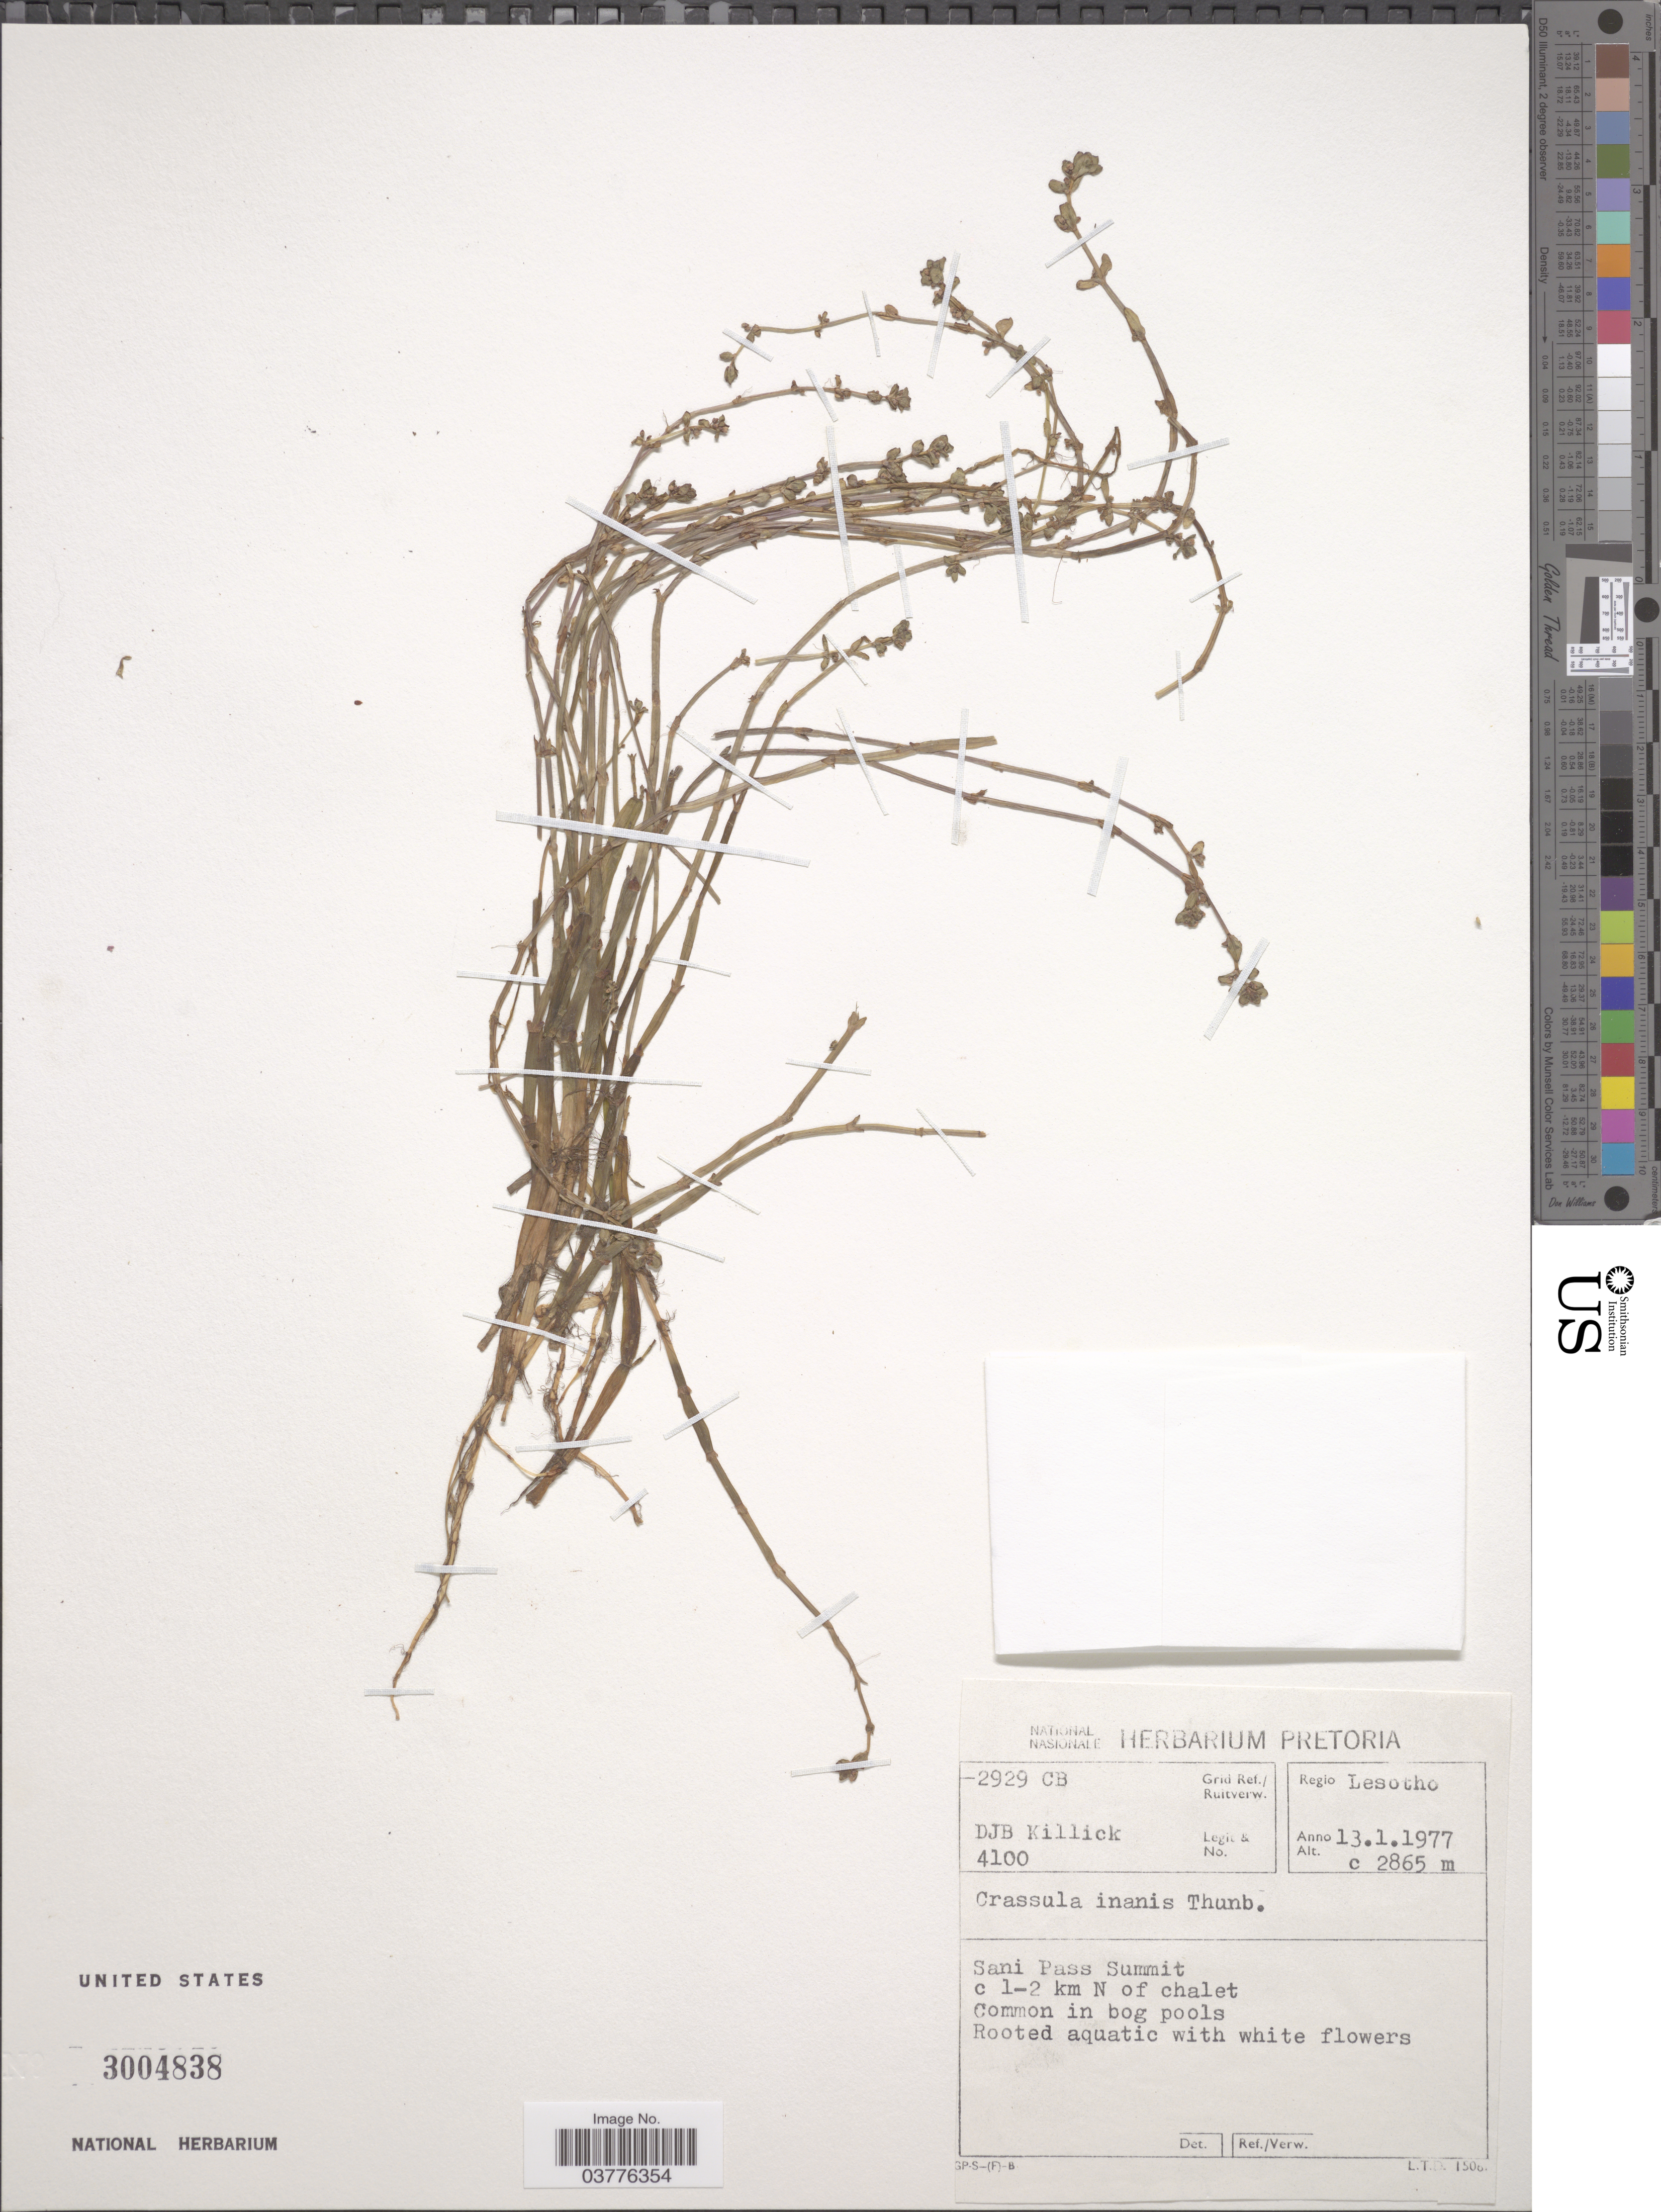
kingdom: Plantae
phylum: Tracheophyta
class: Magnoliopsida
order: Saxifragales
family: Crassulaceae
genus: Crassula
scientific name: Crassula inanis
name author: Thunb.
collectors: D. Killick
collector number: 4100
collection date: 1977-01-13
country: Lesotho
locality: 2929 CB Grid Ref./ Ruitverw. Regio Lesotho. Sani Pass Summit. c 1-2 km N of chalet.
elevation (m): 2865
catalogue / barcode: US 3004838